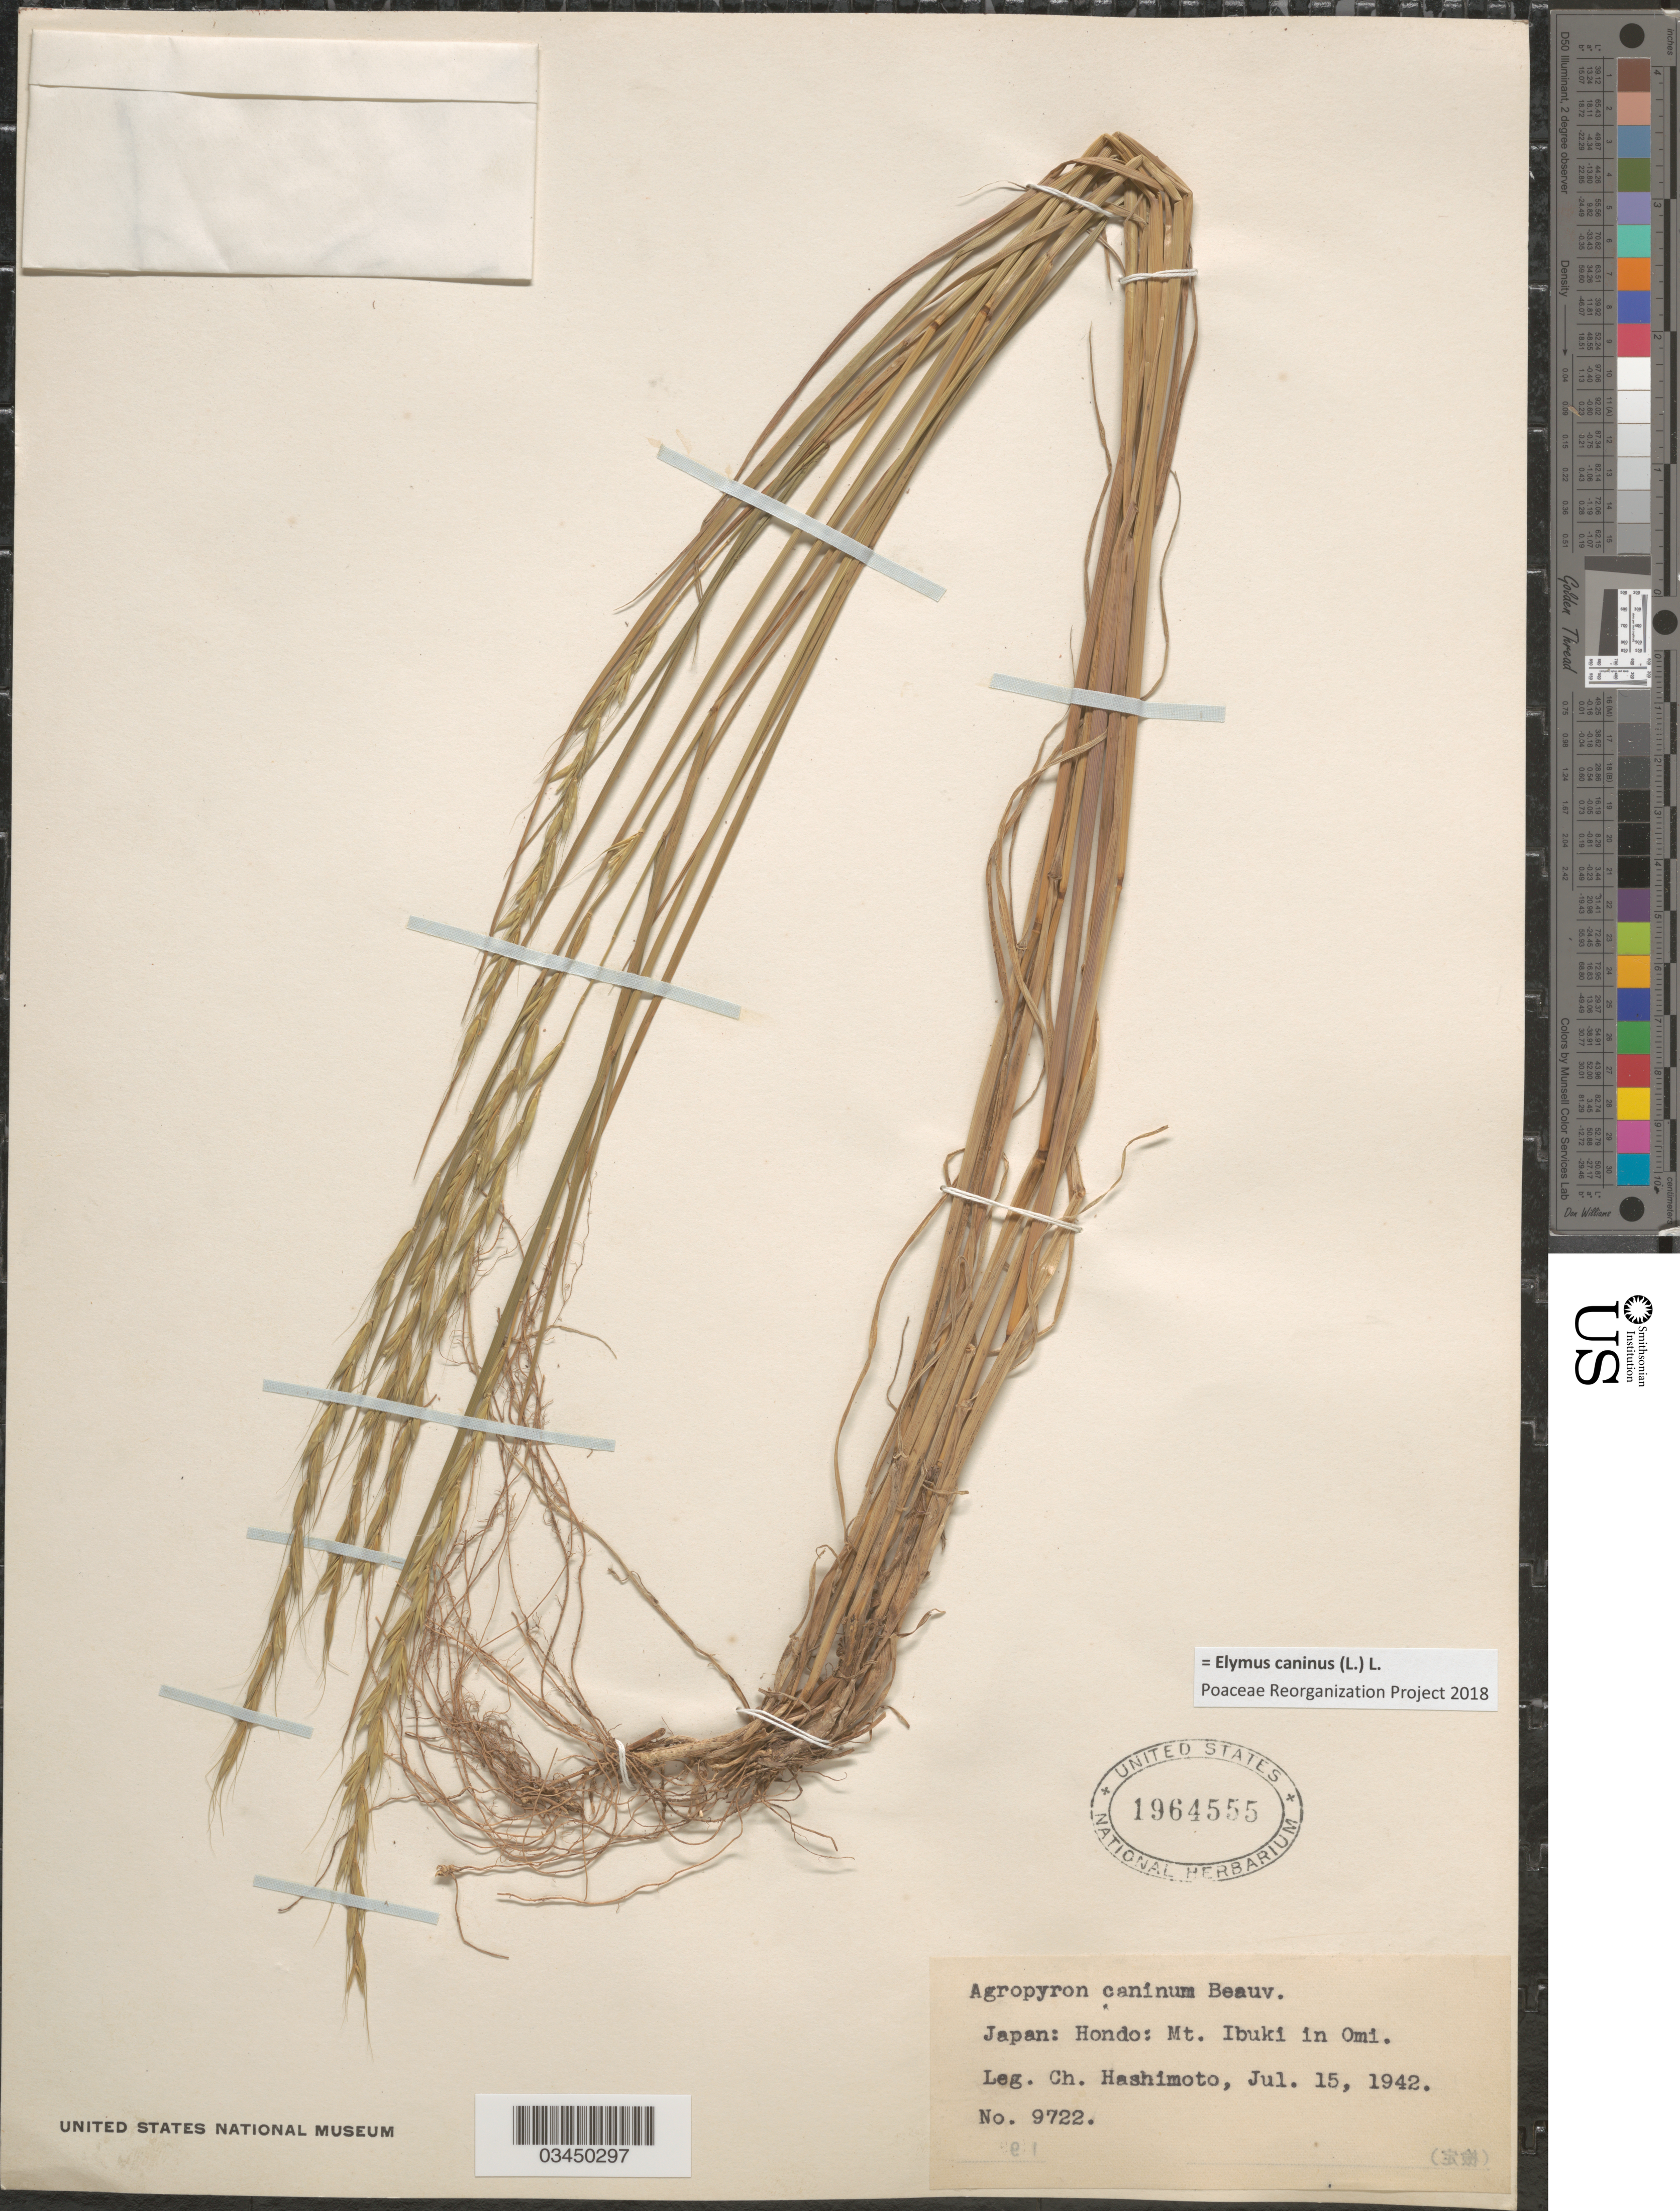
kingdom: Plantae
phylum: Tracheophyta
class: Liliopsida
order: Poales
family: Poaceae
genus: Elymus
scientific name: Elymus caninus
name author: (L.) L.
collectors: C. Hashimoto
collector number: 9722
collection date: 1942-07-15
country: Japan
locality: Hondo: Mt. Ibuki in Omi.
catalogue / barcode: US 1964555